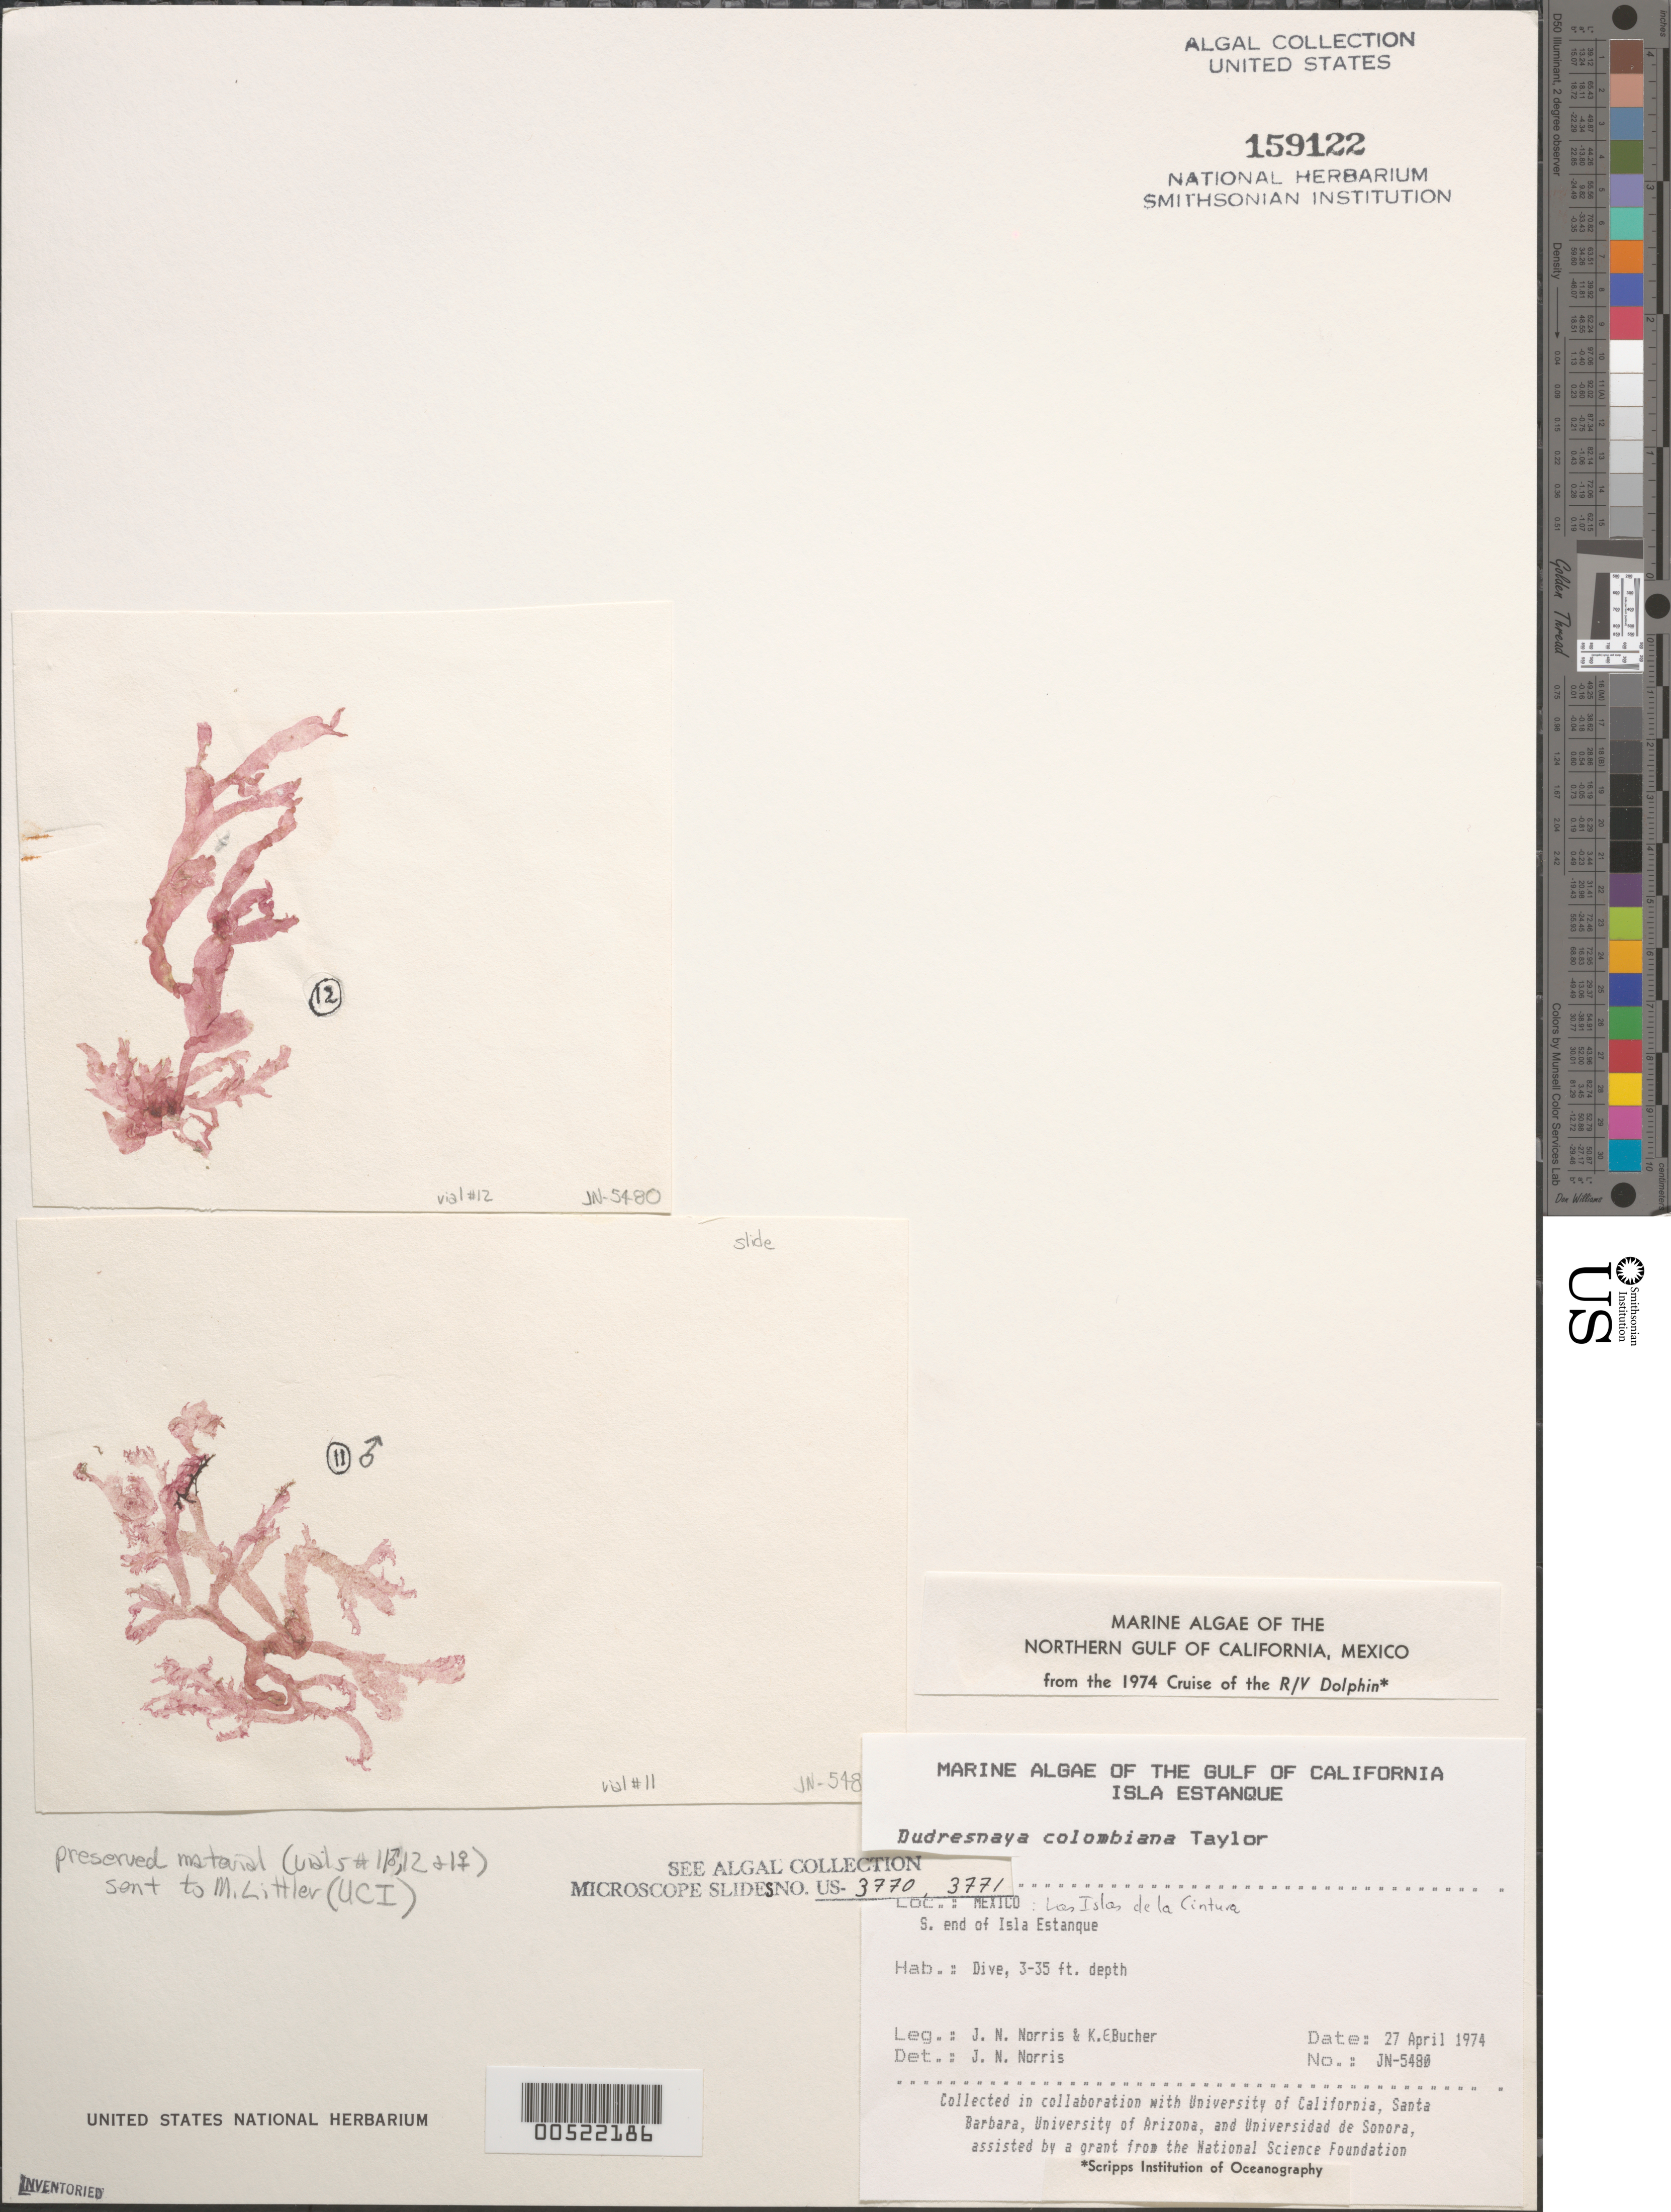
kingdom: Plantae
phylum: Rhodophyta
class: Florideophyceae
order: Gigartinales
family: Dumontiaceae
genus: Dudresnaya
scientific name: Dudresnaya colombiana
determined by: Norris, James N.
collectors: J. N. Norris & K. E. Bucher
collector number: JN-5480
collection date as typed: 27 Apr 1974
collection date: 1974-04-27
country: Mexico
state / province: Baja California Norte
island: Isla Estanque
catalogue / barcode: US 159122